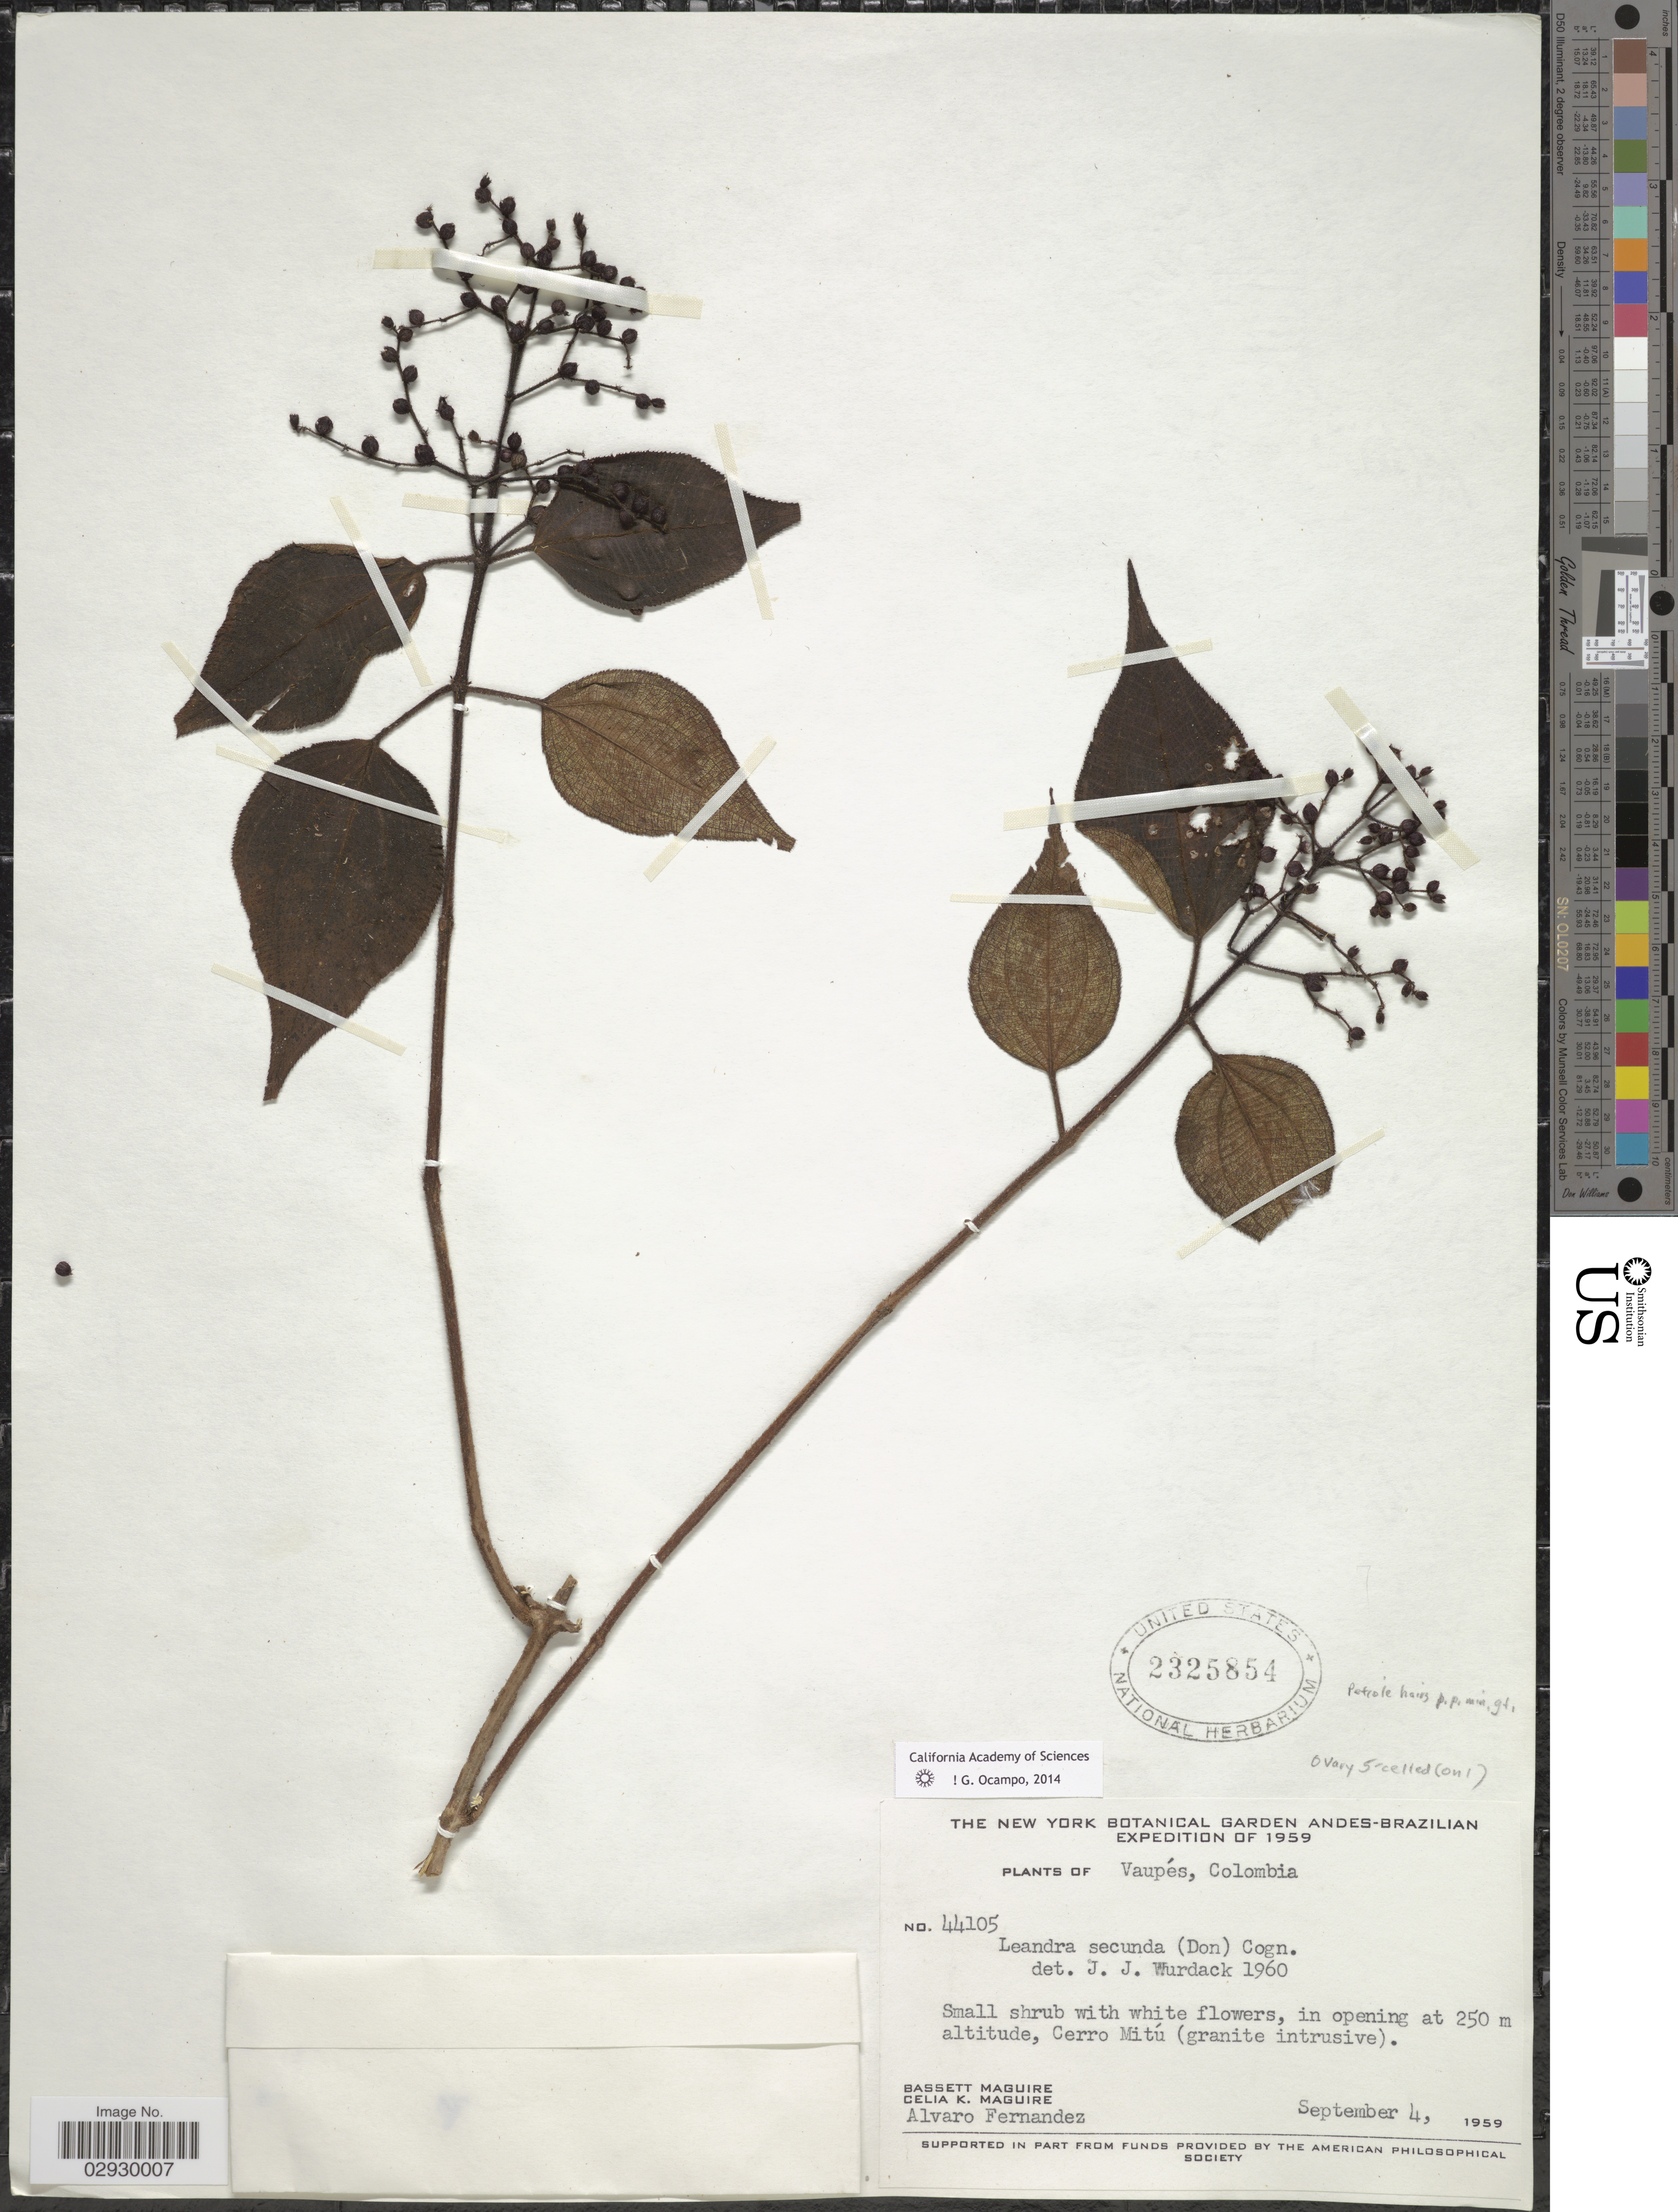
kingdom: Plantae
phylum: Tracheophyta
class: Magnoliopsida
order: Myrtales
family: Melastomataceae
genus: Leandra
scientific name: Leandra secunda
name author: (D. Don) Cogn.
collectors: B. Maguire, C. K. Maguire & A. Fernandez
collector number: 44105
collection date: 1959-09-04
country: Colombia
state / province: Vaupés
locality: Cerro Mitú (granite intrustive).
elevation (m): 250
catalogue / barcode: US 2325854